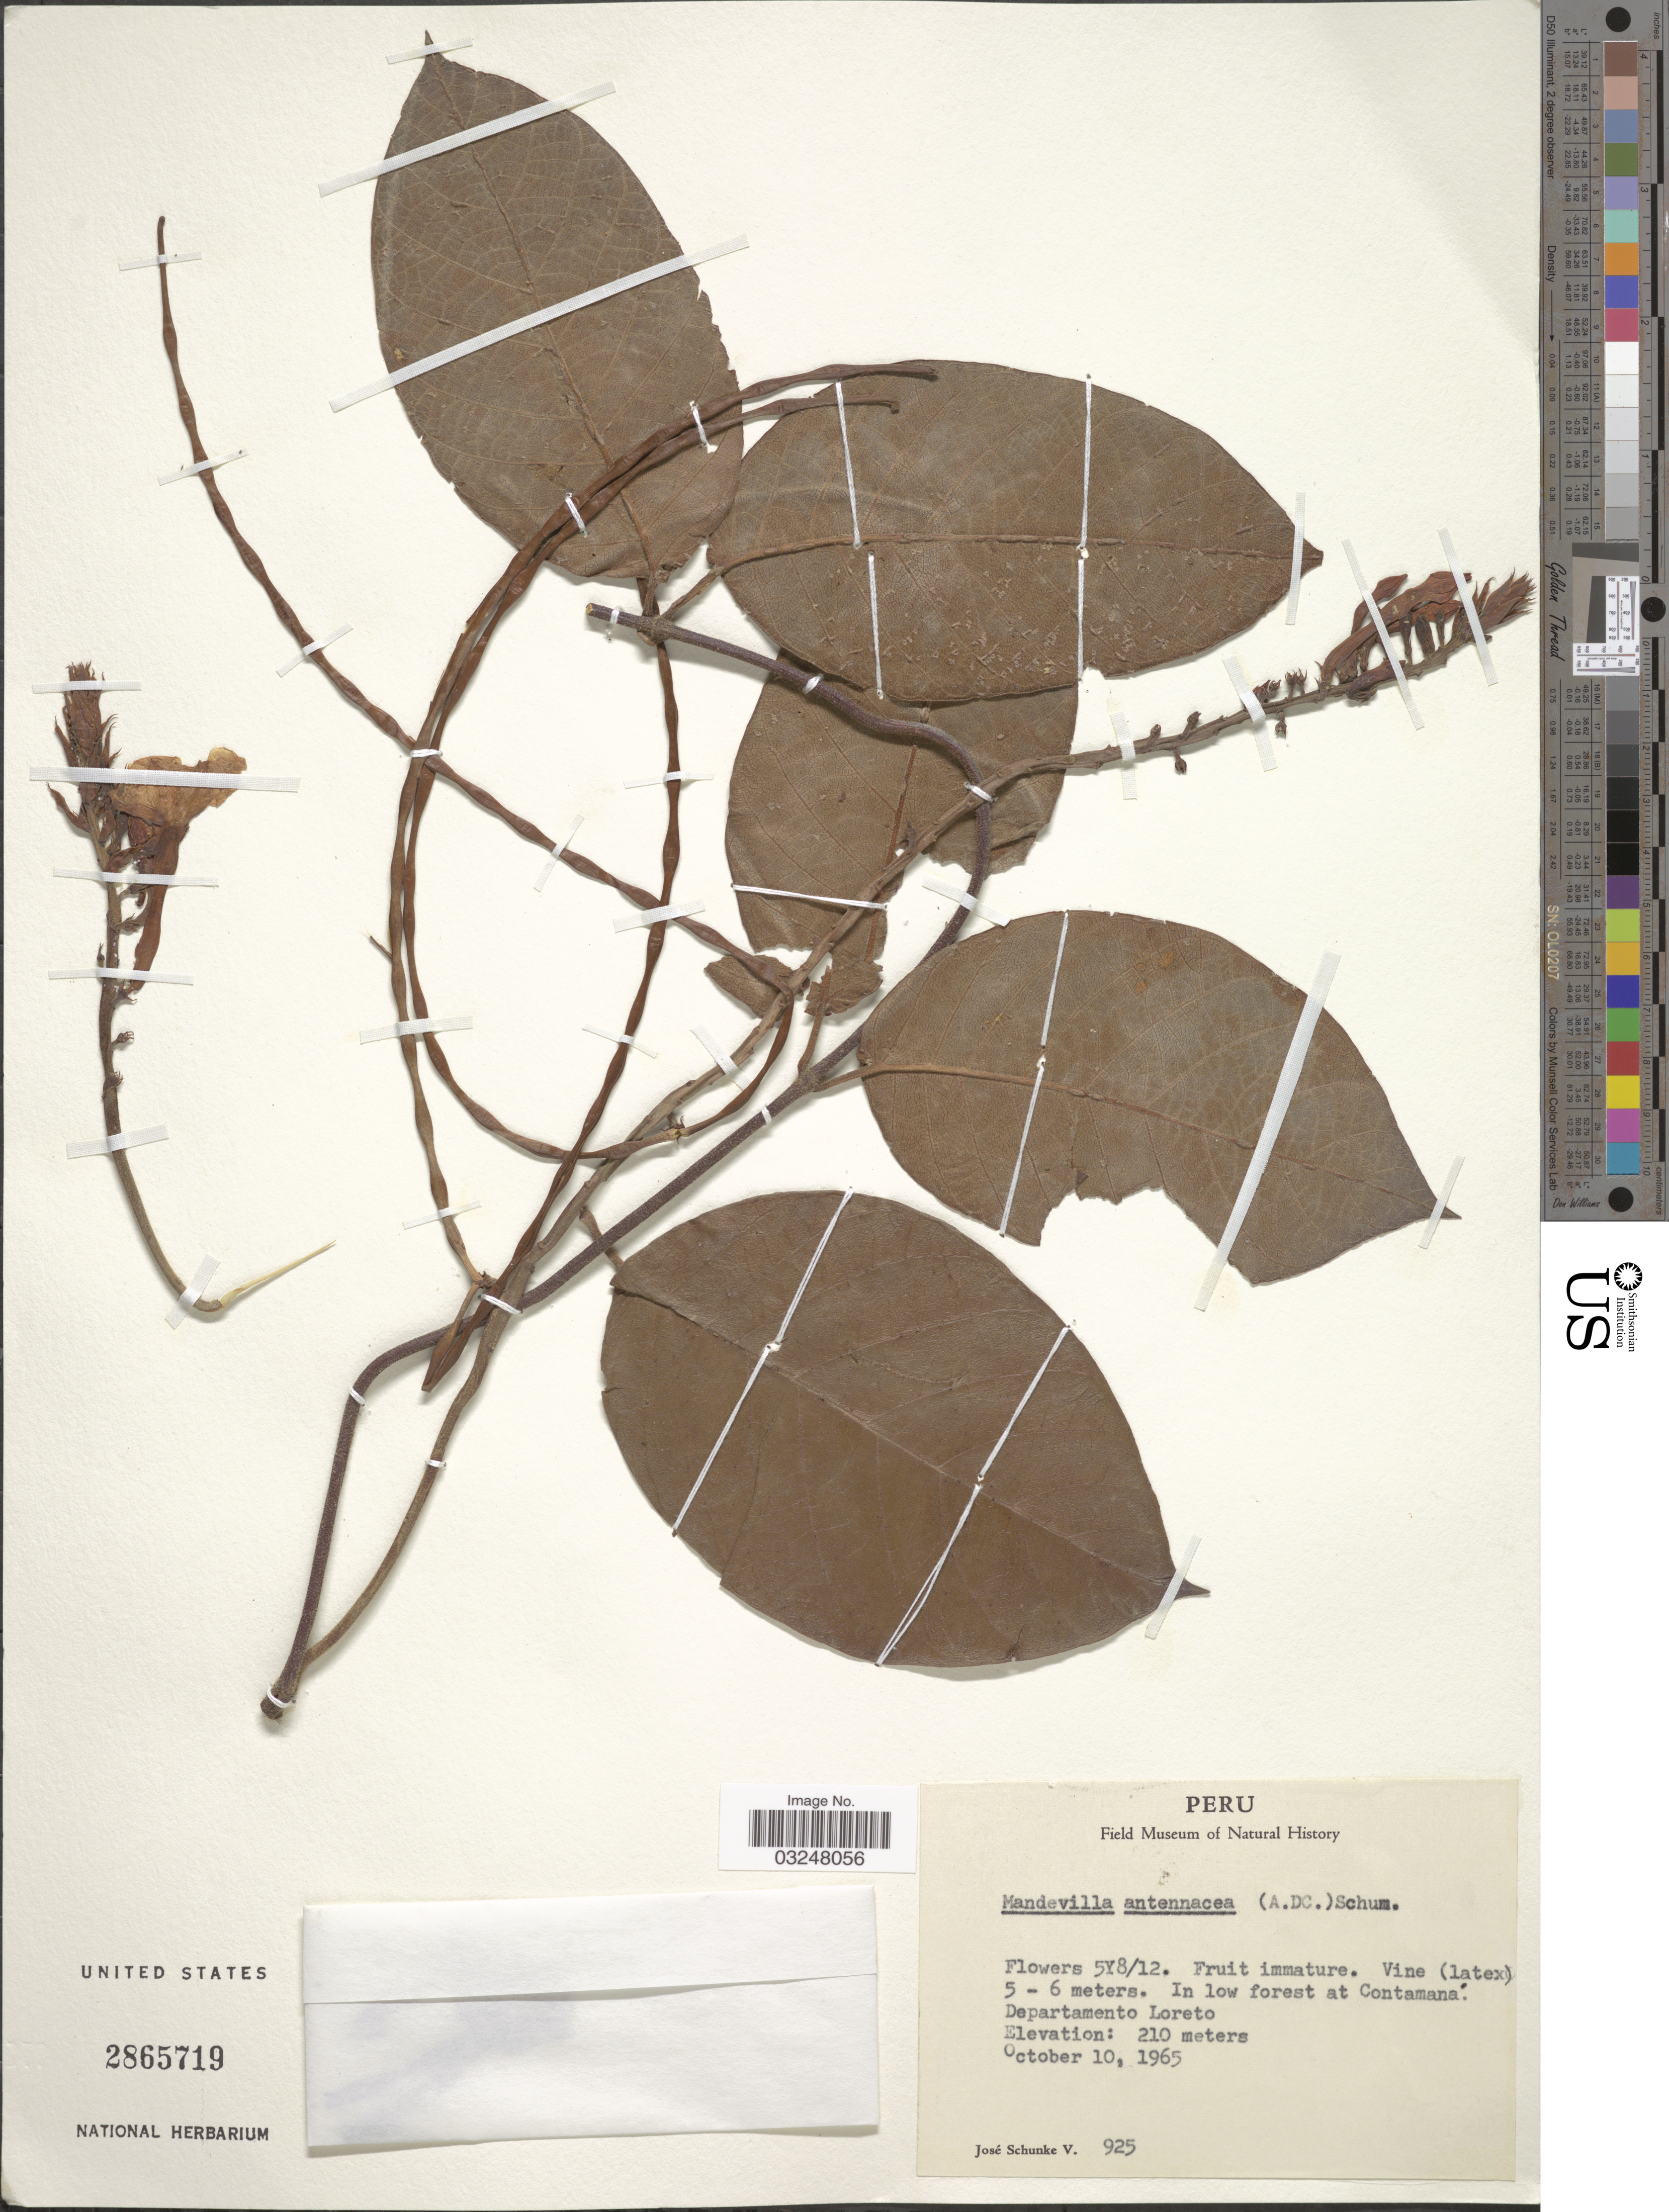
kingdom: Plantae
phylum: Tracheophyta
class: Magnoliopsida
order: Gentianales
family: Apocynaceae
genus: Mandevilla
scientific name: Mandevilla rugellosa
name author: (Rich.) L. Allorge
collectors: J. Schunke Vigo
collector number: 925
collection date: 1965-10-10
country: Peru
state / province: Loreto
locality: Contamaná. Departamento Loreto.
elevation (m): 210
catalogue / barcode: US 2865719